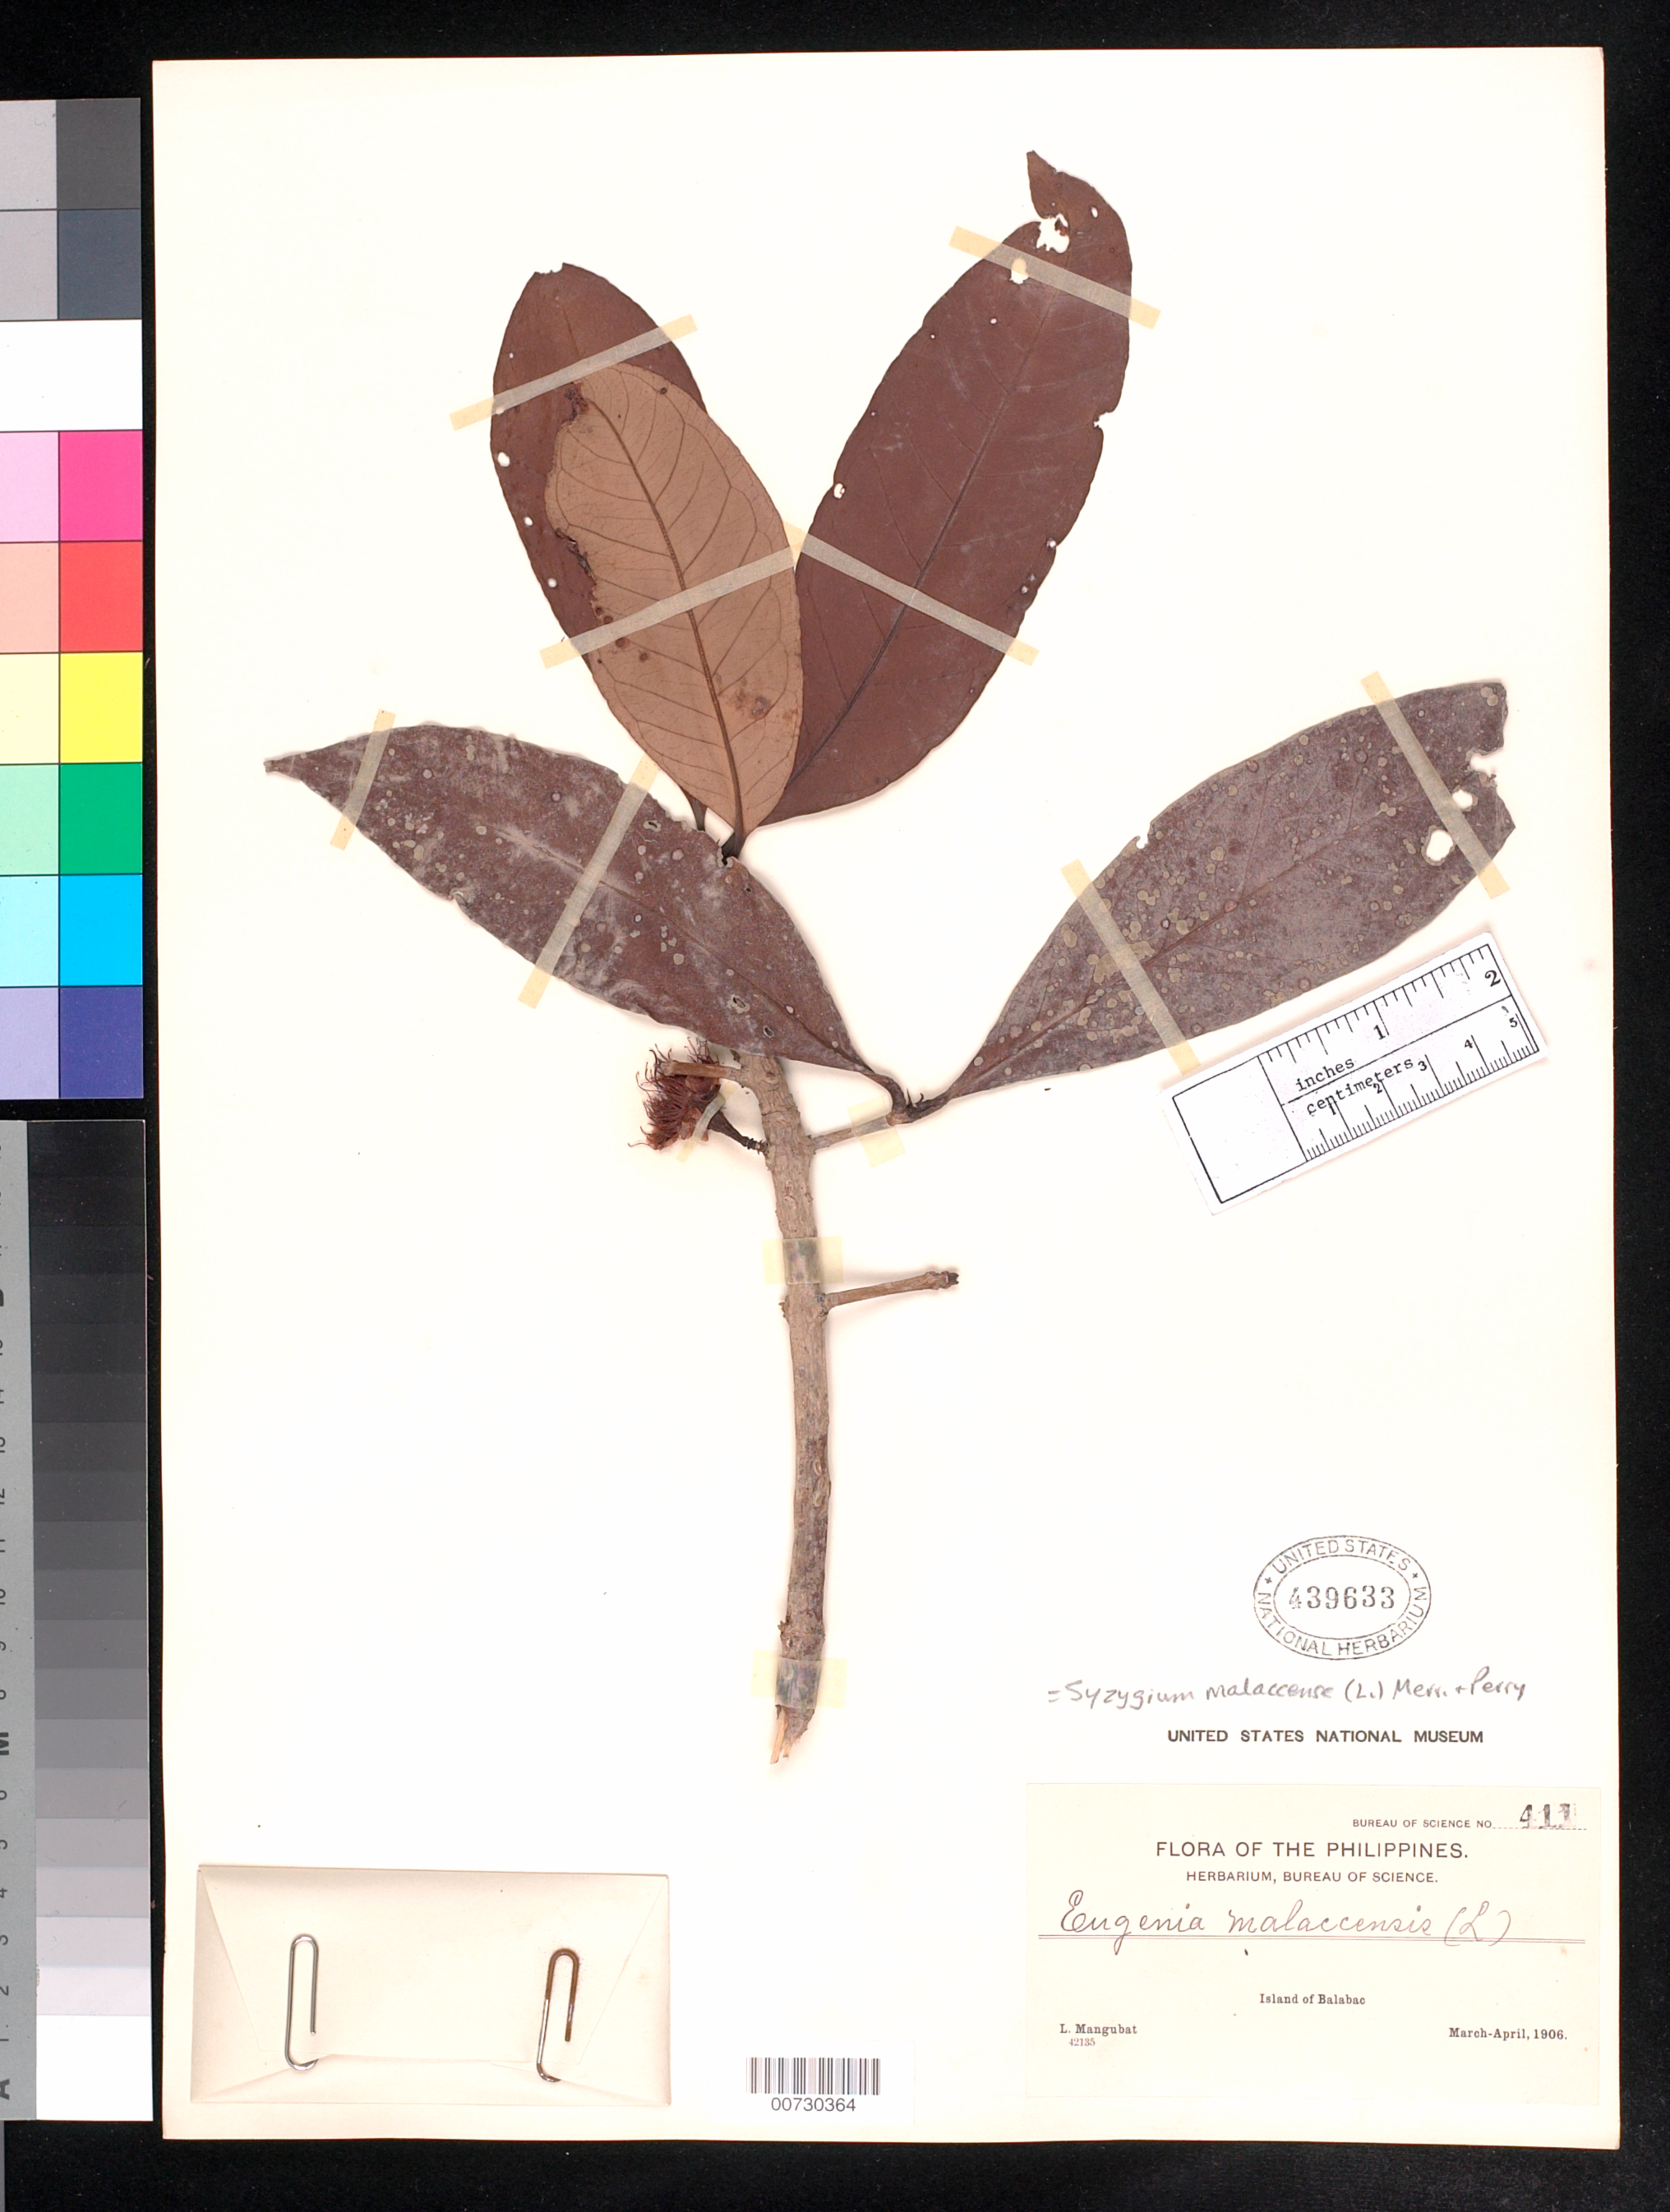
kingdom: Plantae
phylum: Tracheophyta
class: Magnoliopsida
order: Myrtales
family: Myrtaceae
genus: Syzygium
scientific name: Syzygium malaccense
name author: (L.) Merr. & L.M. Perry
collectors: L. Mangubat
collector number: Bur. Sci. 411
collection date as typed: Mar 1906 to -- Apr 1906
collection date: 1906-03/1906-04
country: Philippines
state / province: Mimaropa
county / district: Palawan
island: Balabac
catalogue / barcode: US 439633